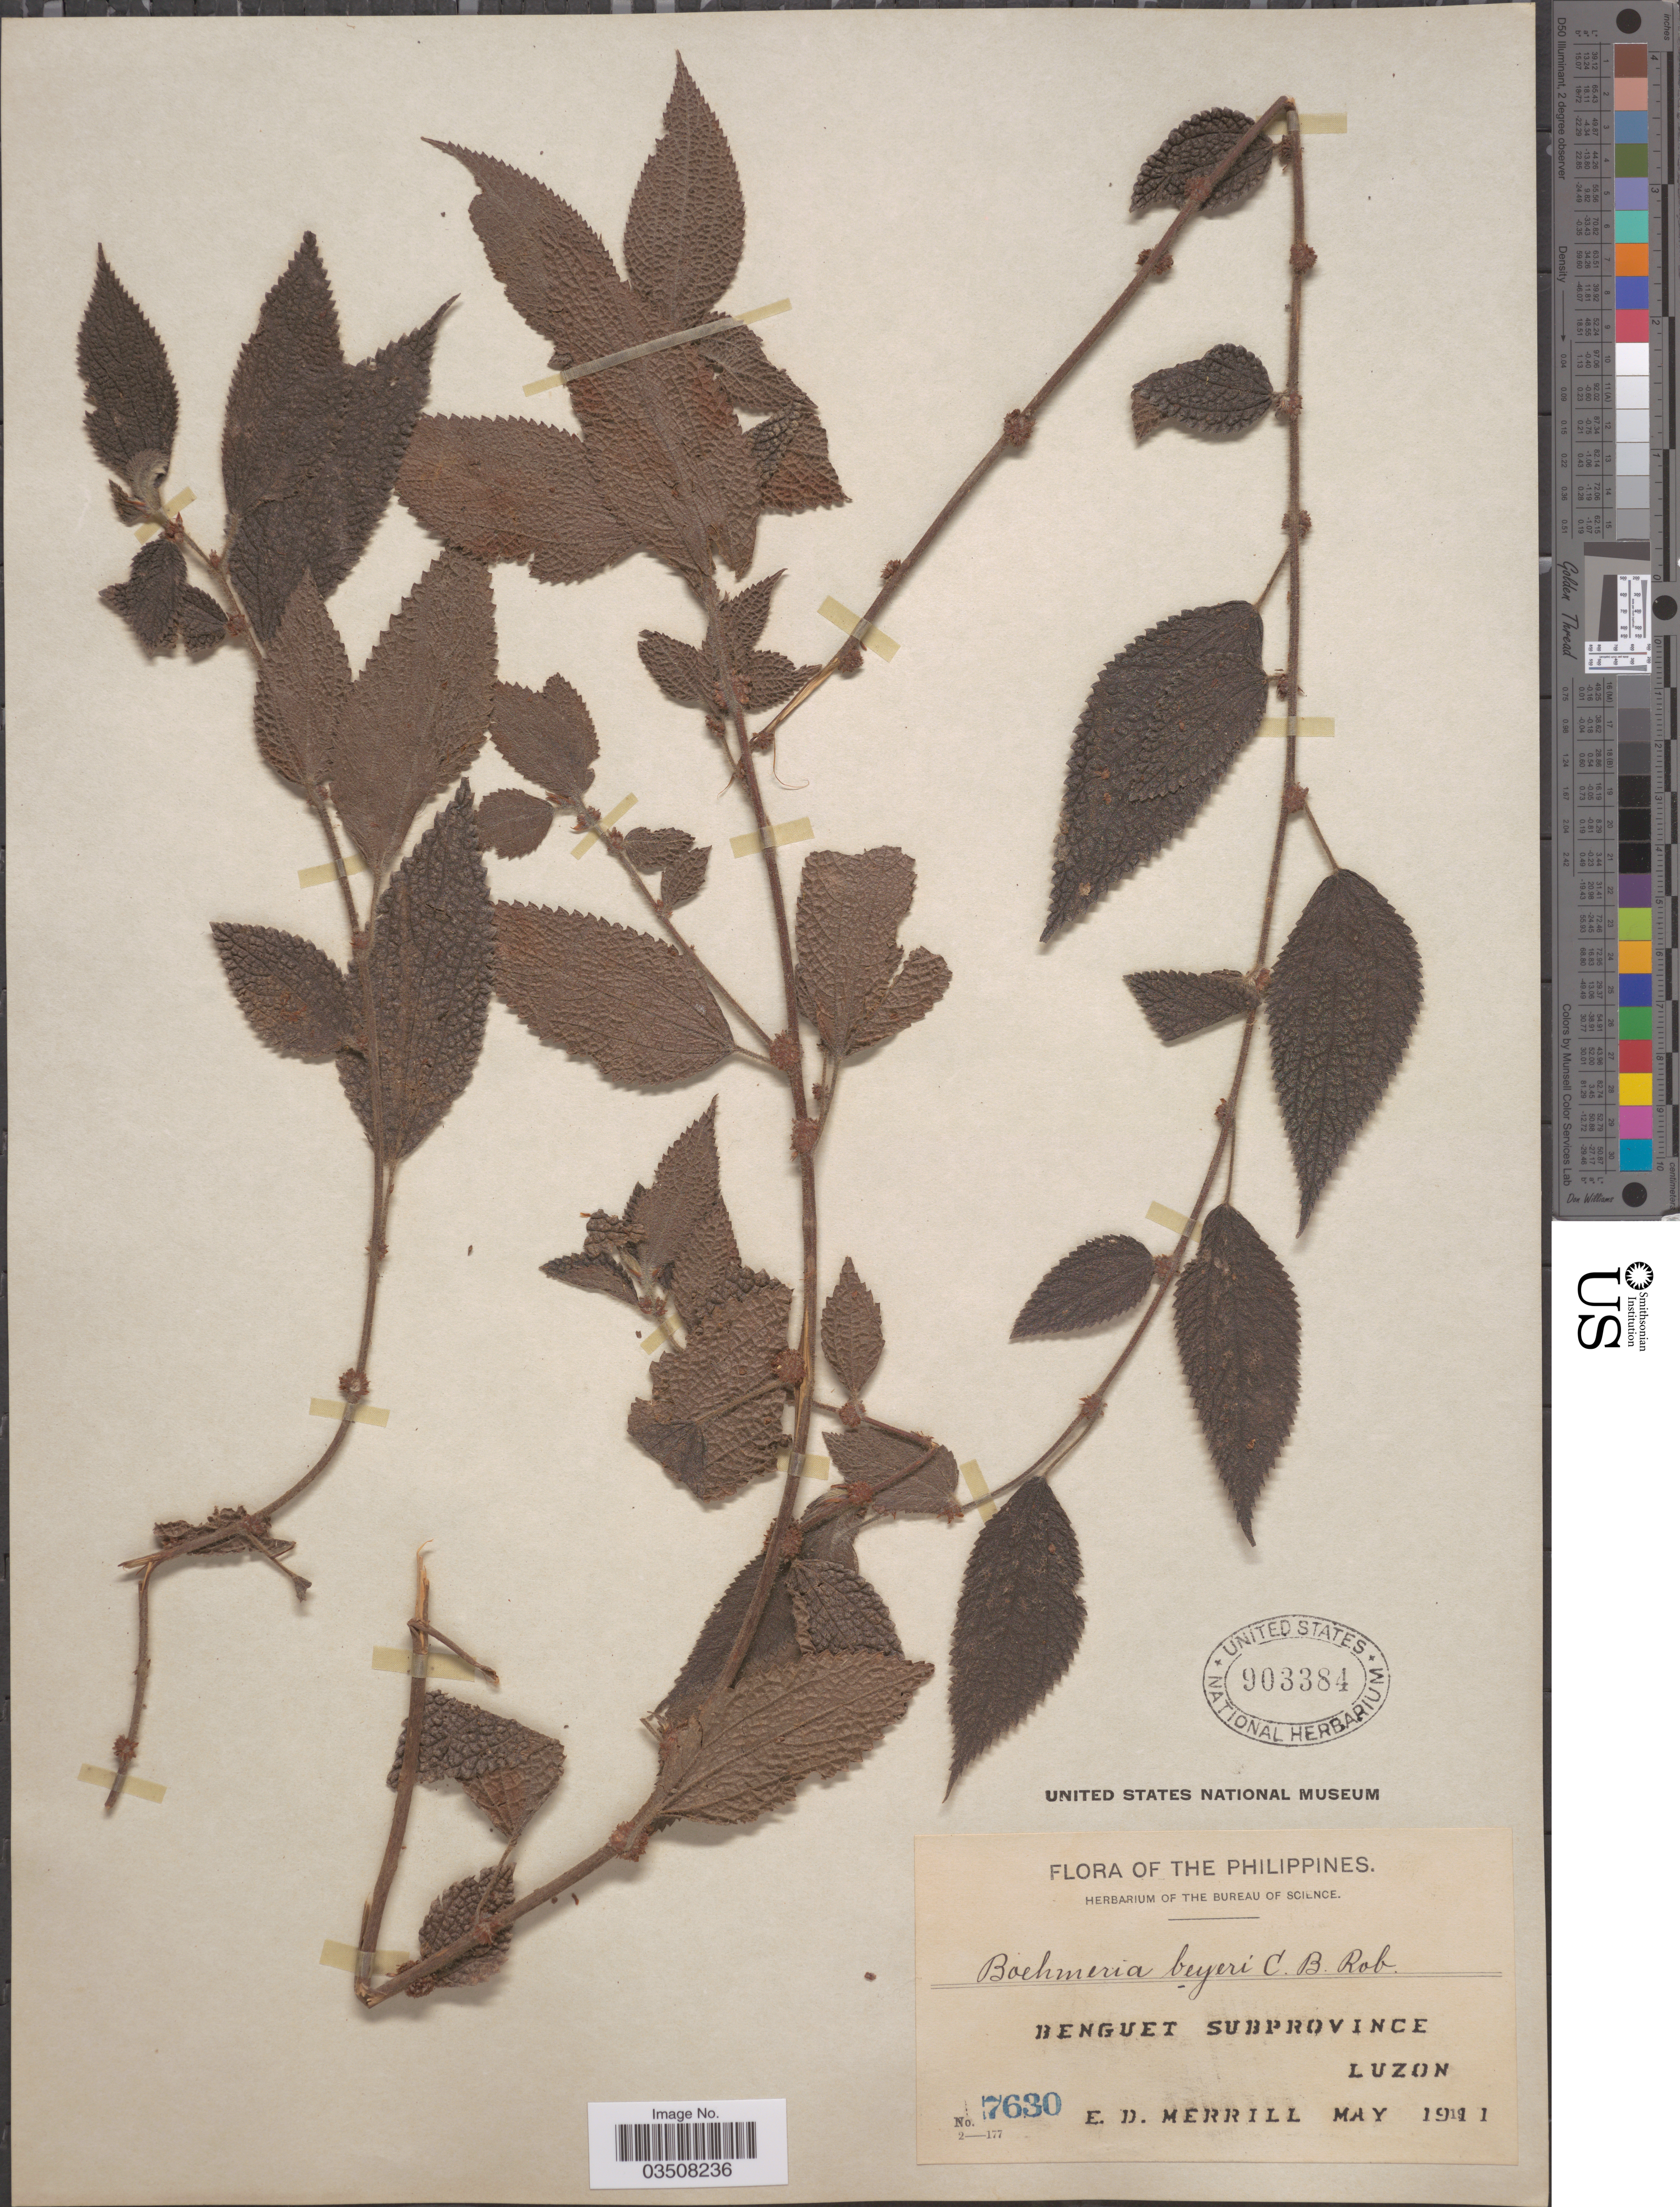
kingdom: Plantae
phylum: Tracheophyta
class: Magnoliopsida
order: Rosales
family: Urticaceae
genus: Boehmeria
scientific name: Boehmeria beyeri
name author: C.B. Rob.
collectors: E. D. Merrill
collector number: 7630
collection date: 1911-05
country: Philippines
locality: Benguet Subprovince, Luzon.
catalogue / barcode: US 903384